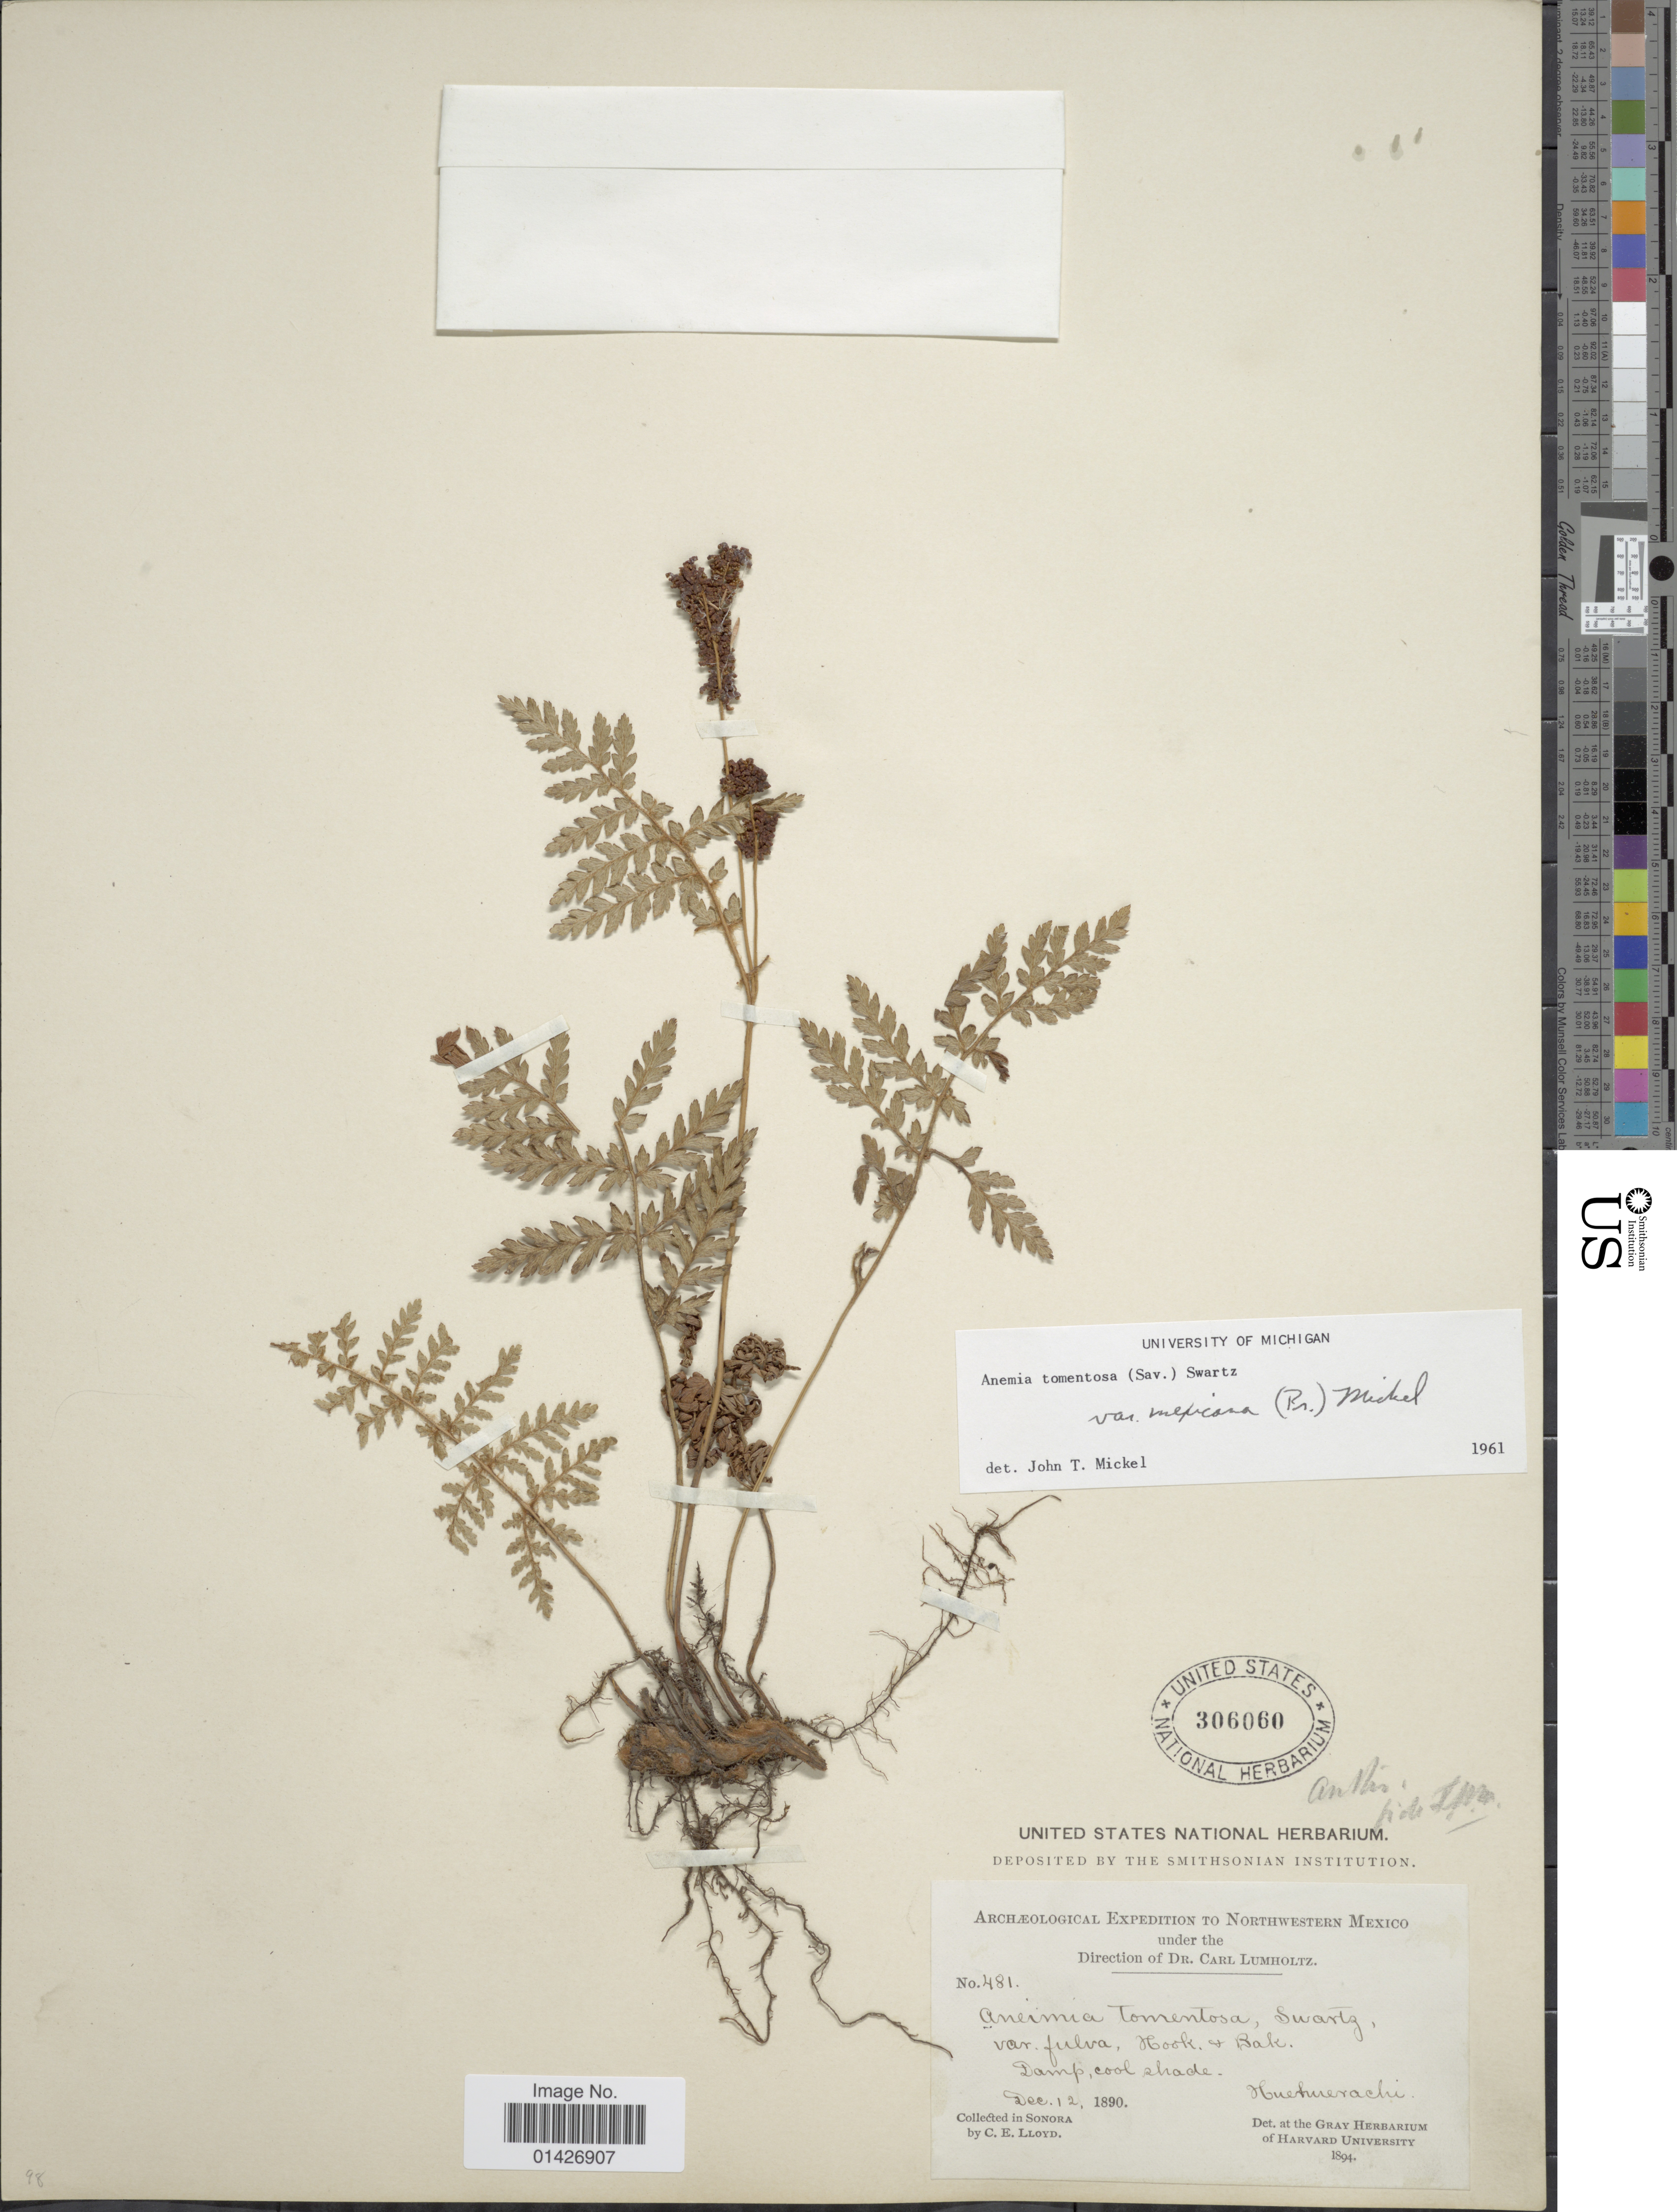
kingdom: Plantae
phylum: Tracheophyta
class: Polypodiopsida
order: Schizaeales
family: Anemiaceae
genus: Anemia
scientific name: Anemia tomentosa var. mexicana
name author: (C. Presl) Mickel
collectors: Lloyd, C. E.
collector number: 481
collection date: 1890-12-12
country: Mexico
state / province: Sonora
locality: Huehuerachi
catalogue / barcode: US 306060